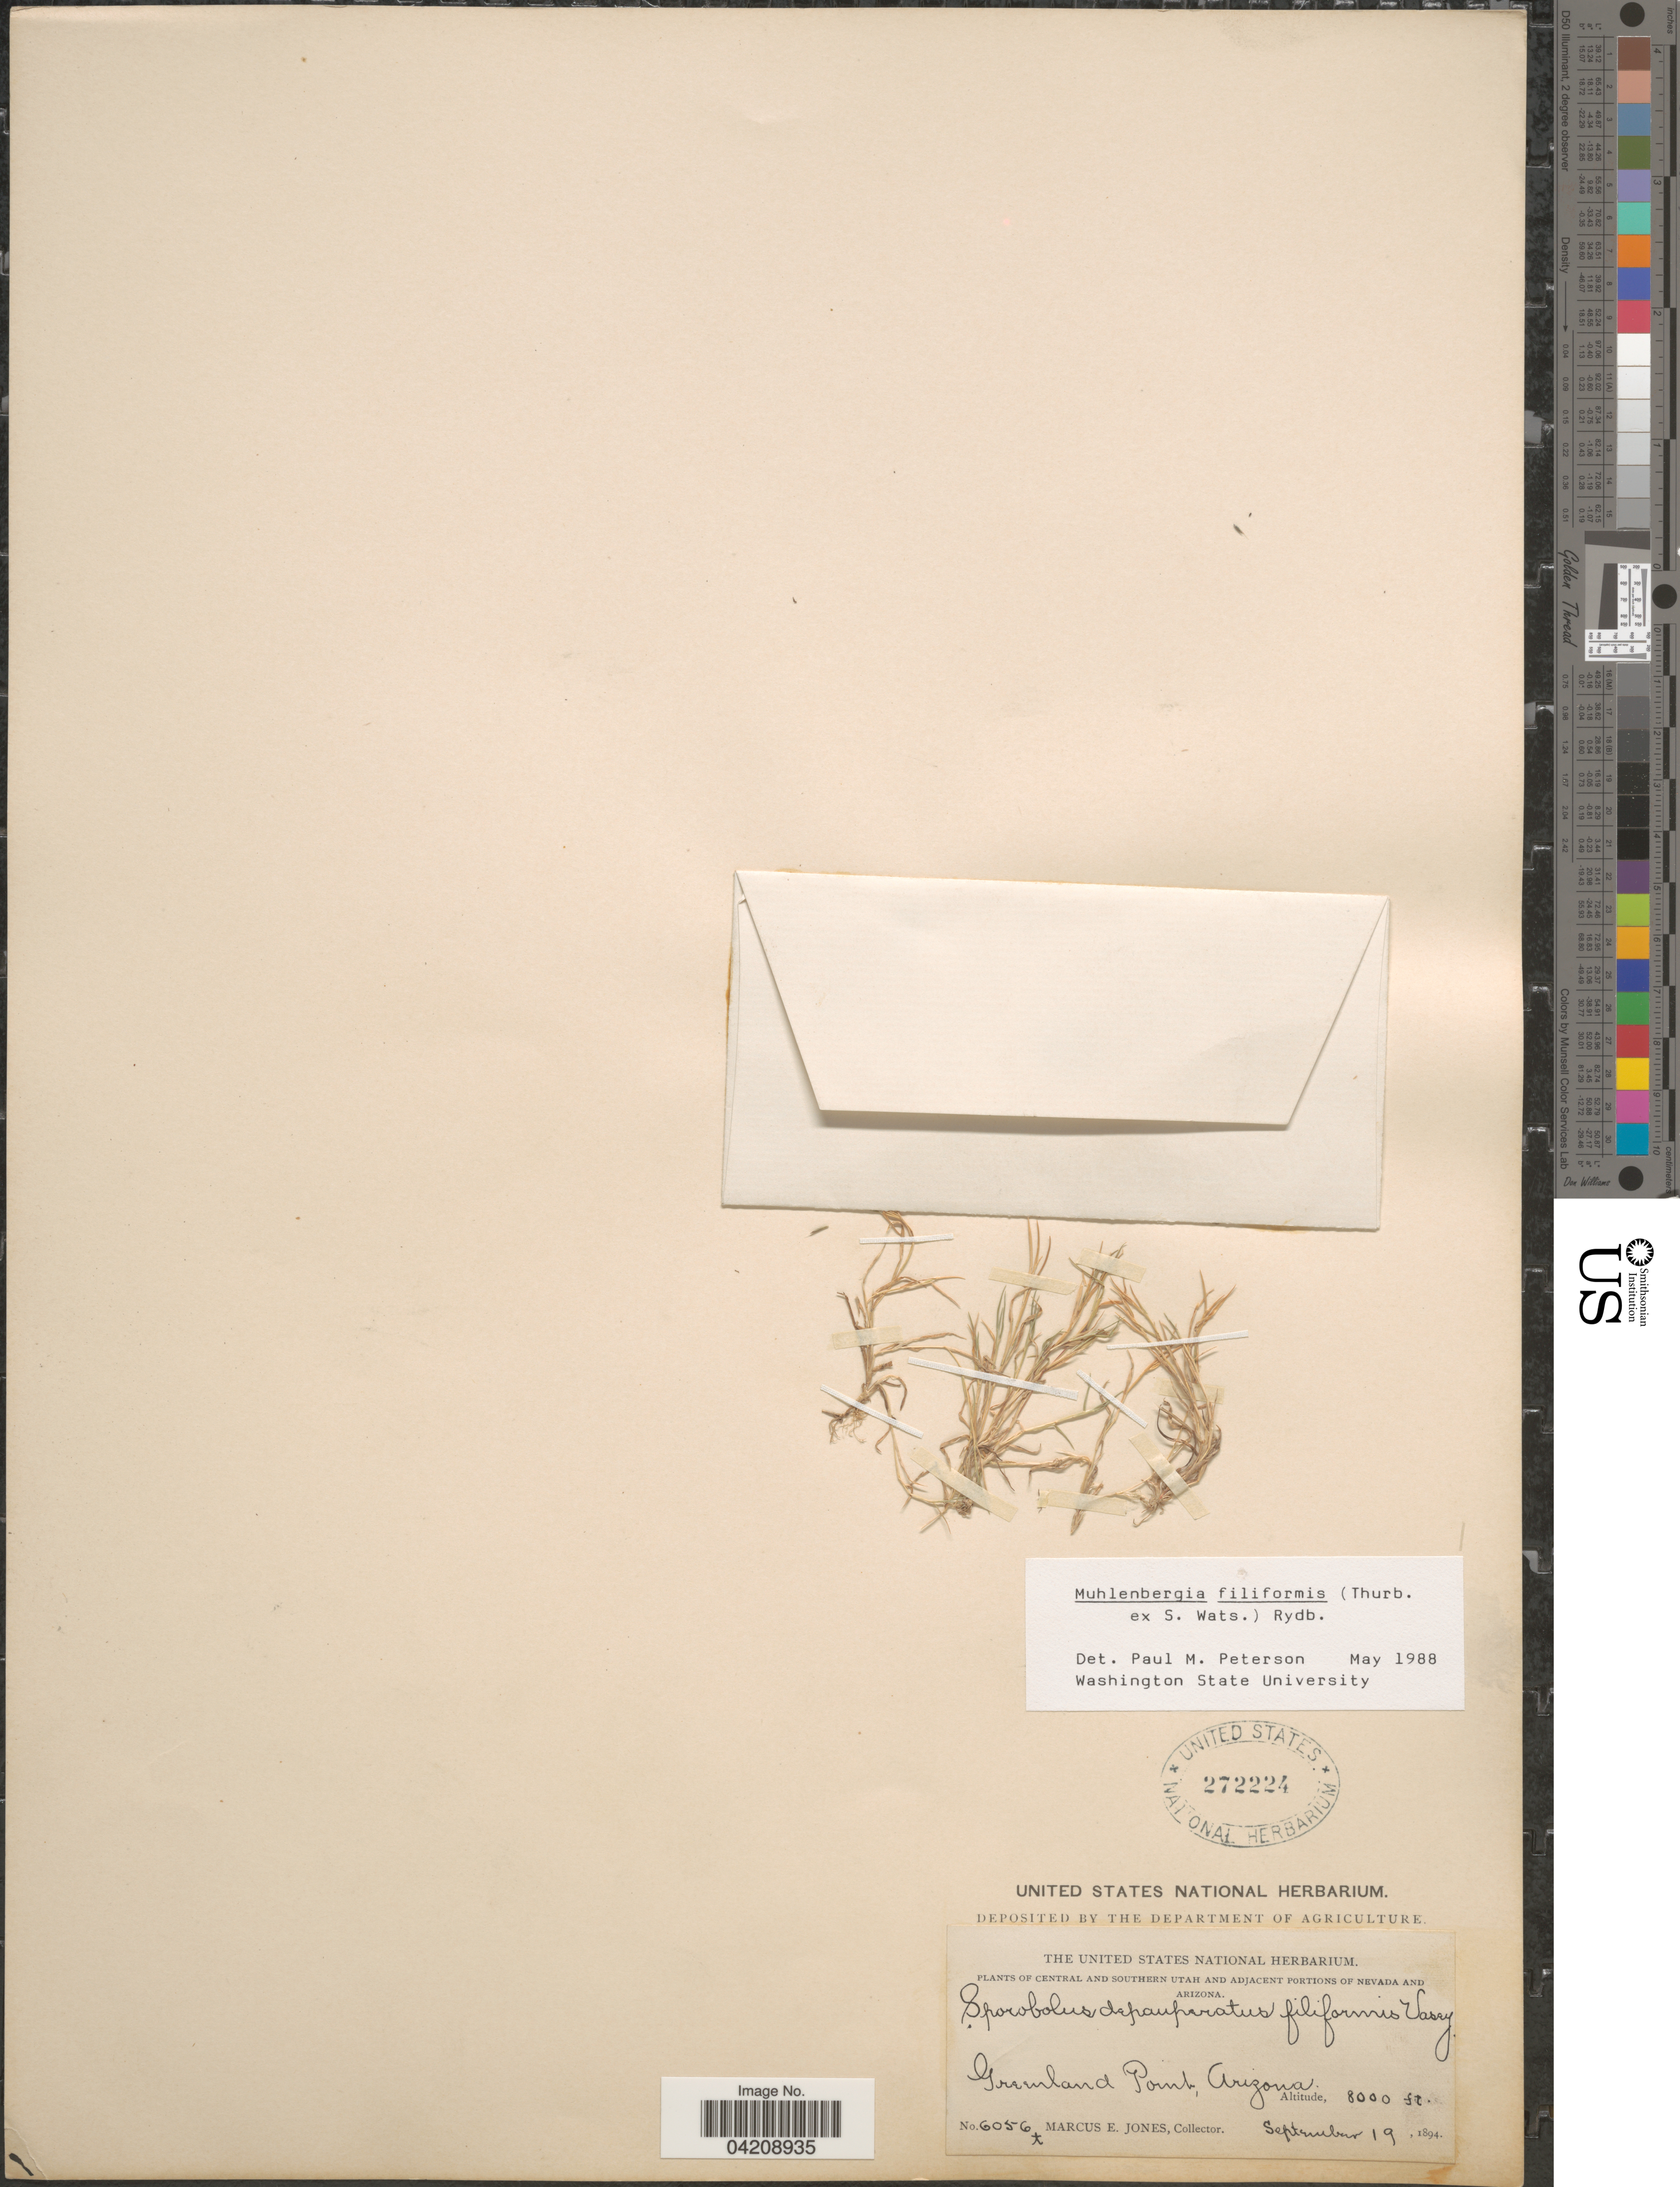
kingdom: Plantae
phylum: Tracheophyta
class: Liliopsida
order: Poales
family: Poaceae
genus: Muhlenbergia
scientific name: Muhlenbergia filiformis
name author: (Thurb. ex S. Watson) Rydb.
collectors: M. E. Jones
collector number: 6056*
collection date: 1894-09-19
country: United States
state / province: Arizona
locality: Central and Southern Utagh and Asjacent Portions of Nevada and Arizona. Greenland Point.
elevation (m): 2438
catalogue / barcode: US 272224